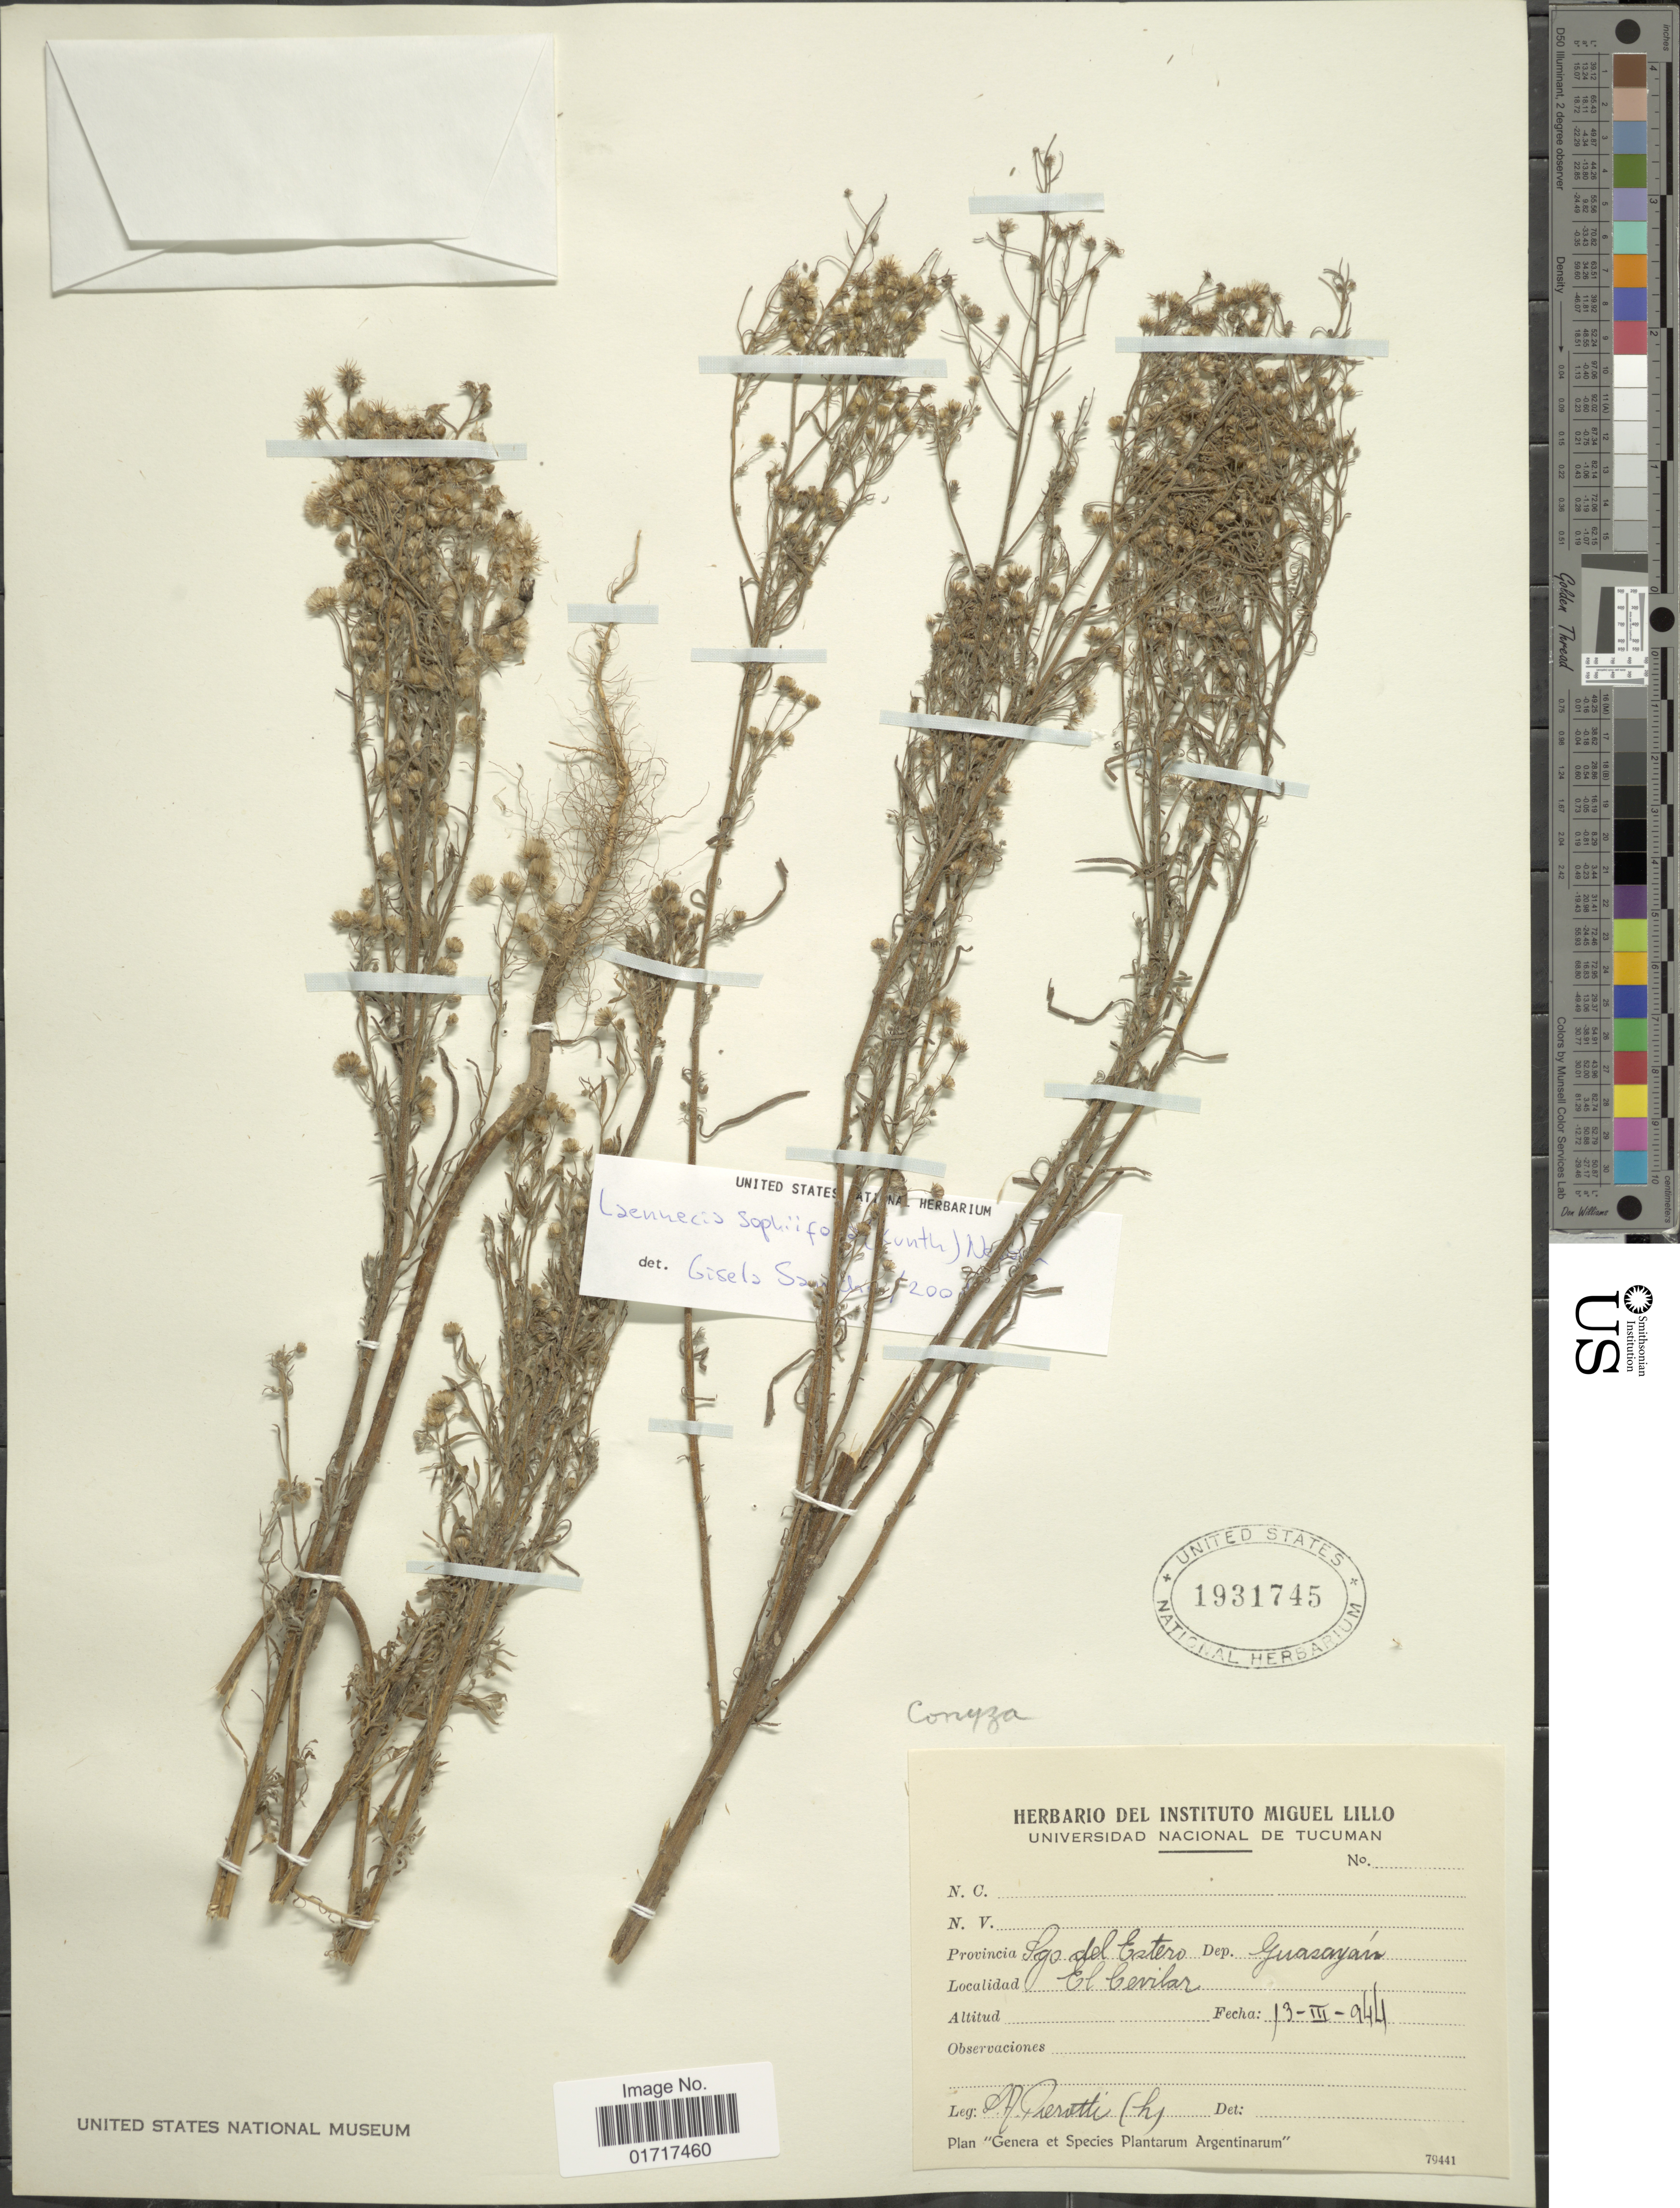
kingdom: Plantae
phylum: Tracheophyta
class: Magnoliopsida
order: Asterales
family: Asteraceae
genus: Conyza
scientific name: Conyza sophiifolia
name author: Kunth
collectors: S. A. Pierotti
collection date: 1944-03-13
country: Argentina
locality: Sgo del Estero. Dep. Guasayan. El Cevitar.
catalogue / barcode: US 1931745